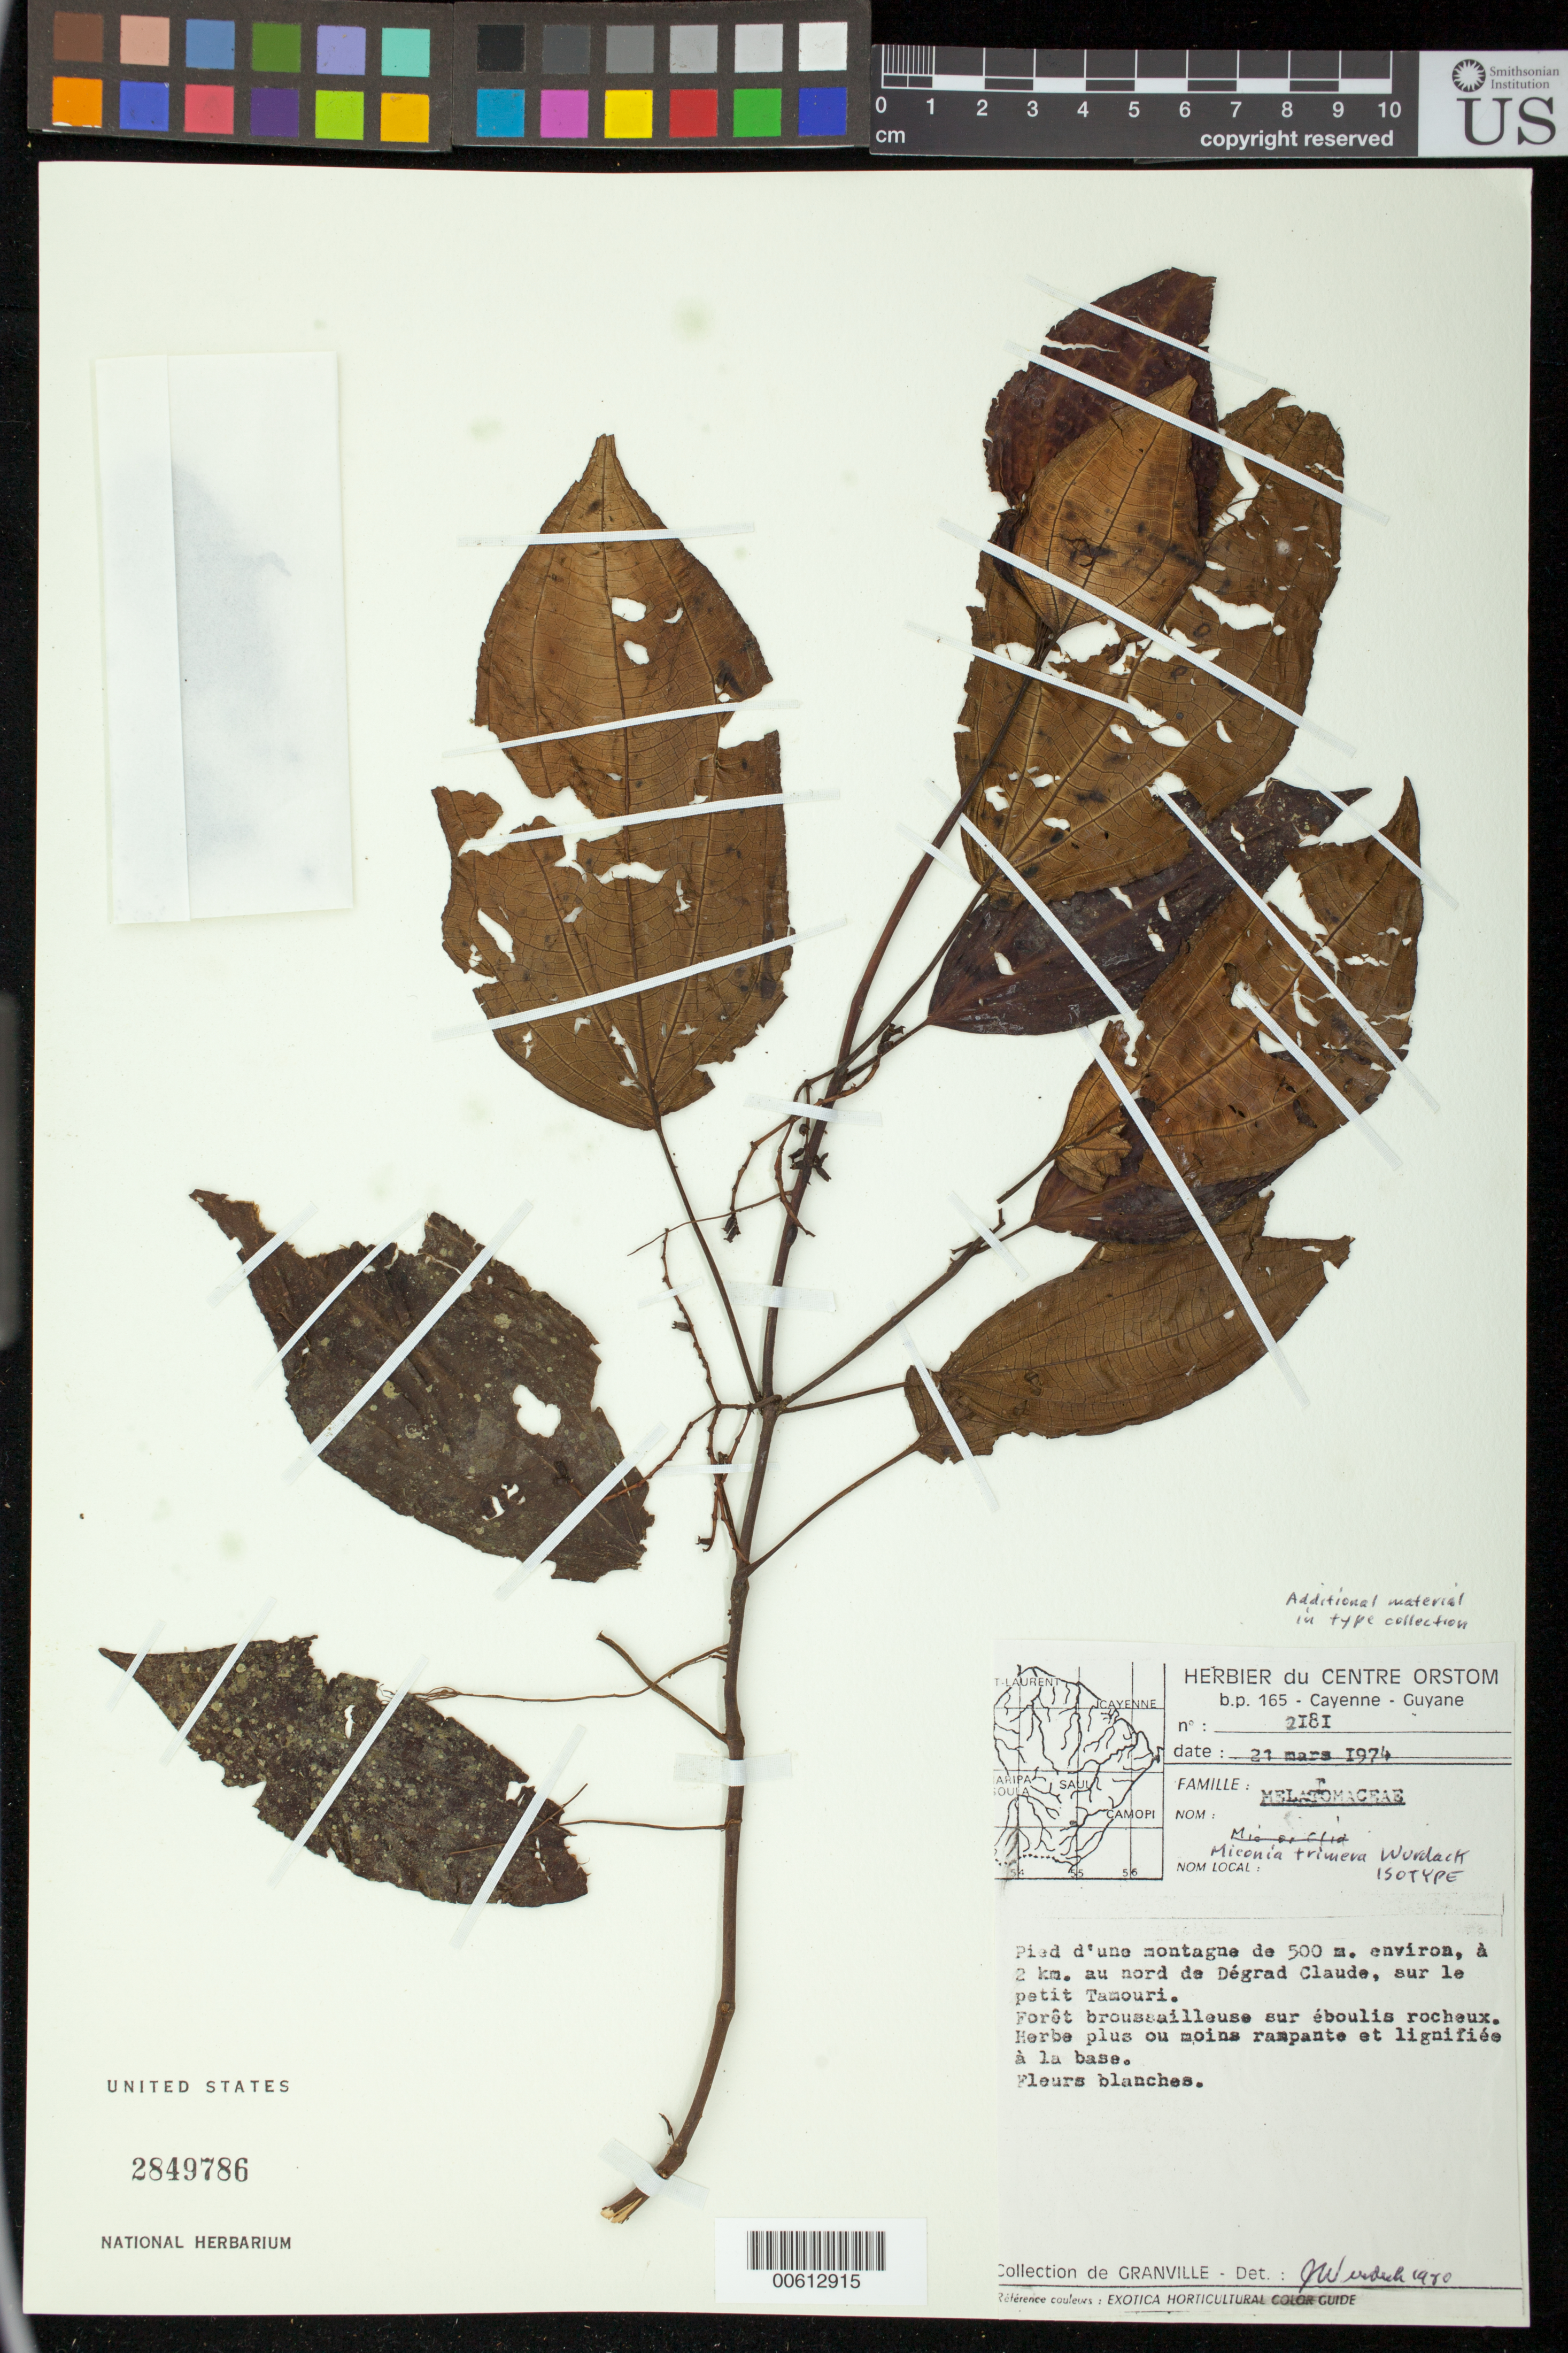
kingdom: Plantae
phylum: Tracheophyta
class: Magnoliopsida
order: Myrtales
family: Melastomataceae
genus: Miconia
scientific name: Miconia trimera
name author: Wurdack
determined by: Wurdack, John J., (US), US (UNITED STATES)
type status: Isotype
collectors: J.-J. de Granville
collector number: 2181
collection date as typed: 21-Mar-74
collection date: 1974-03-21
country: French Guiana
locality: Rivière petit Tamouri, 2 km env. N de Dégrad Claude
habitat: Forêt broussailleuse sur éboulis rocheux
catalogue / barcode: US 2849786